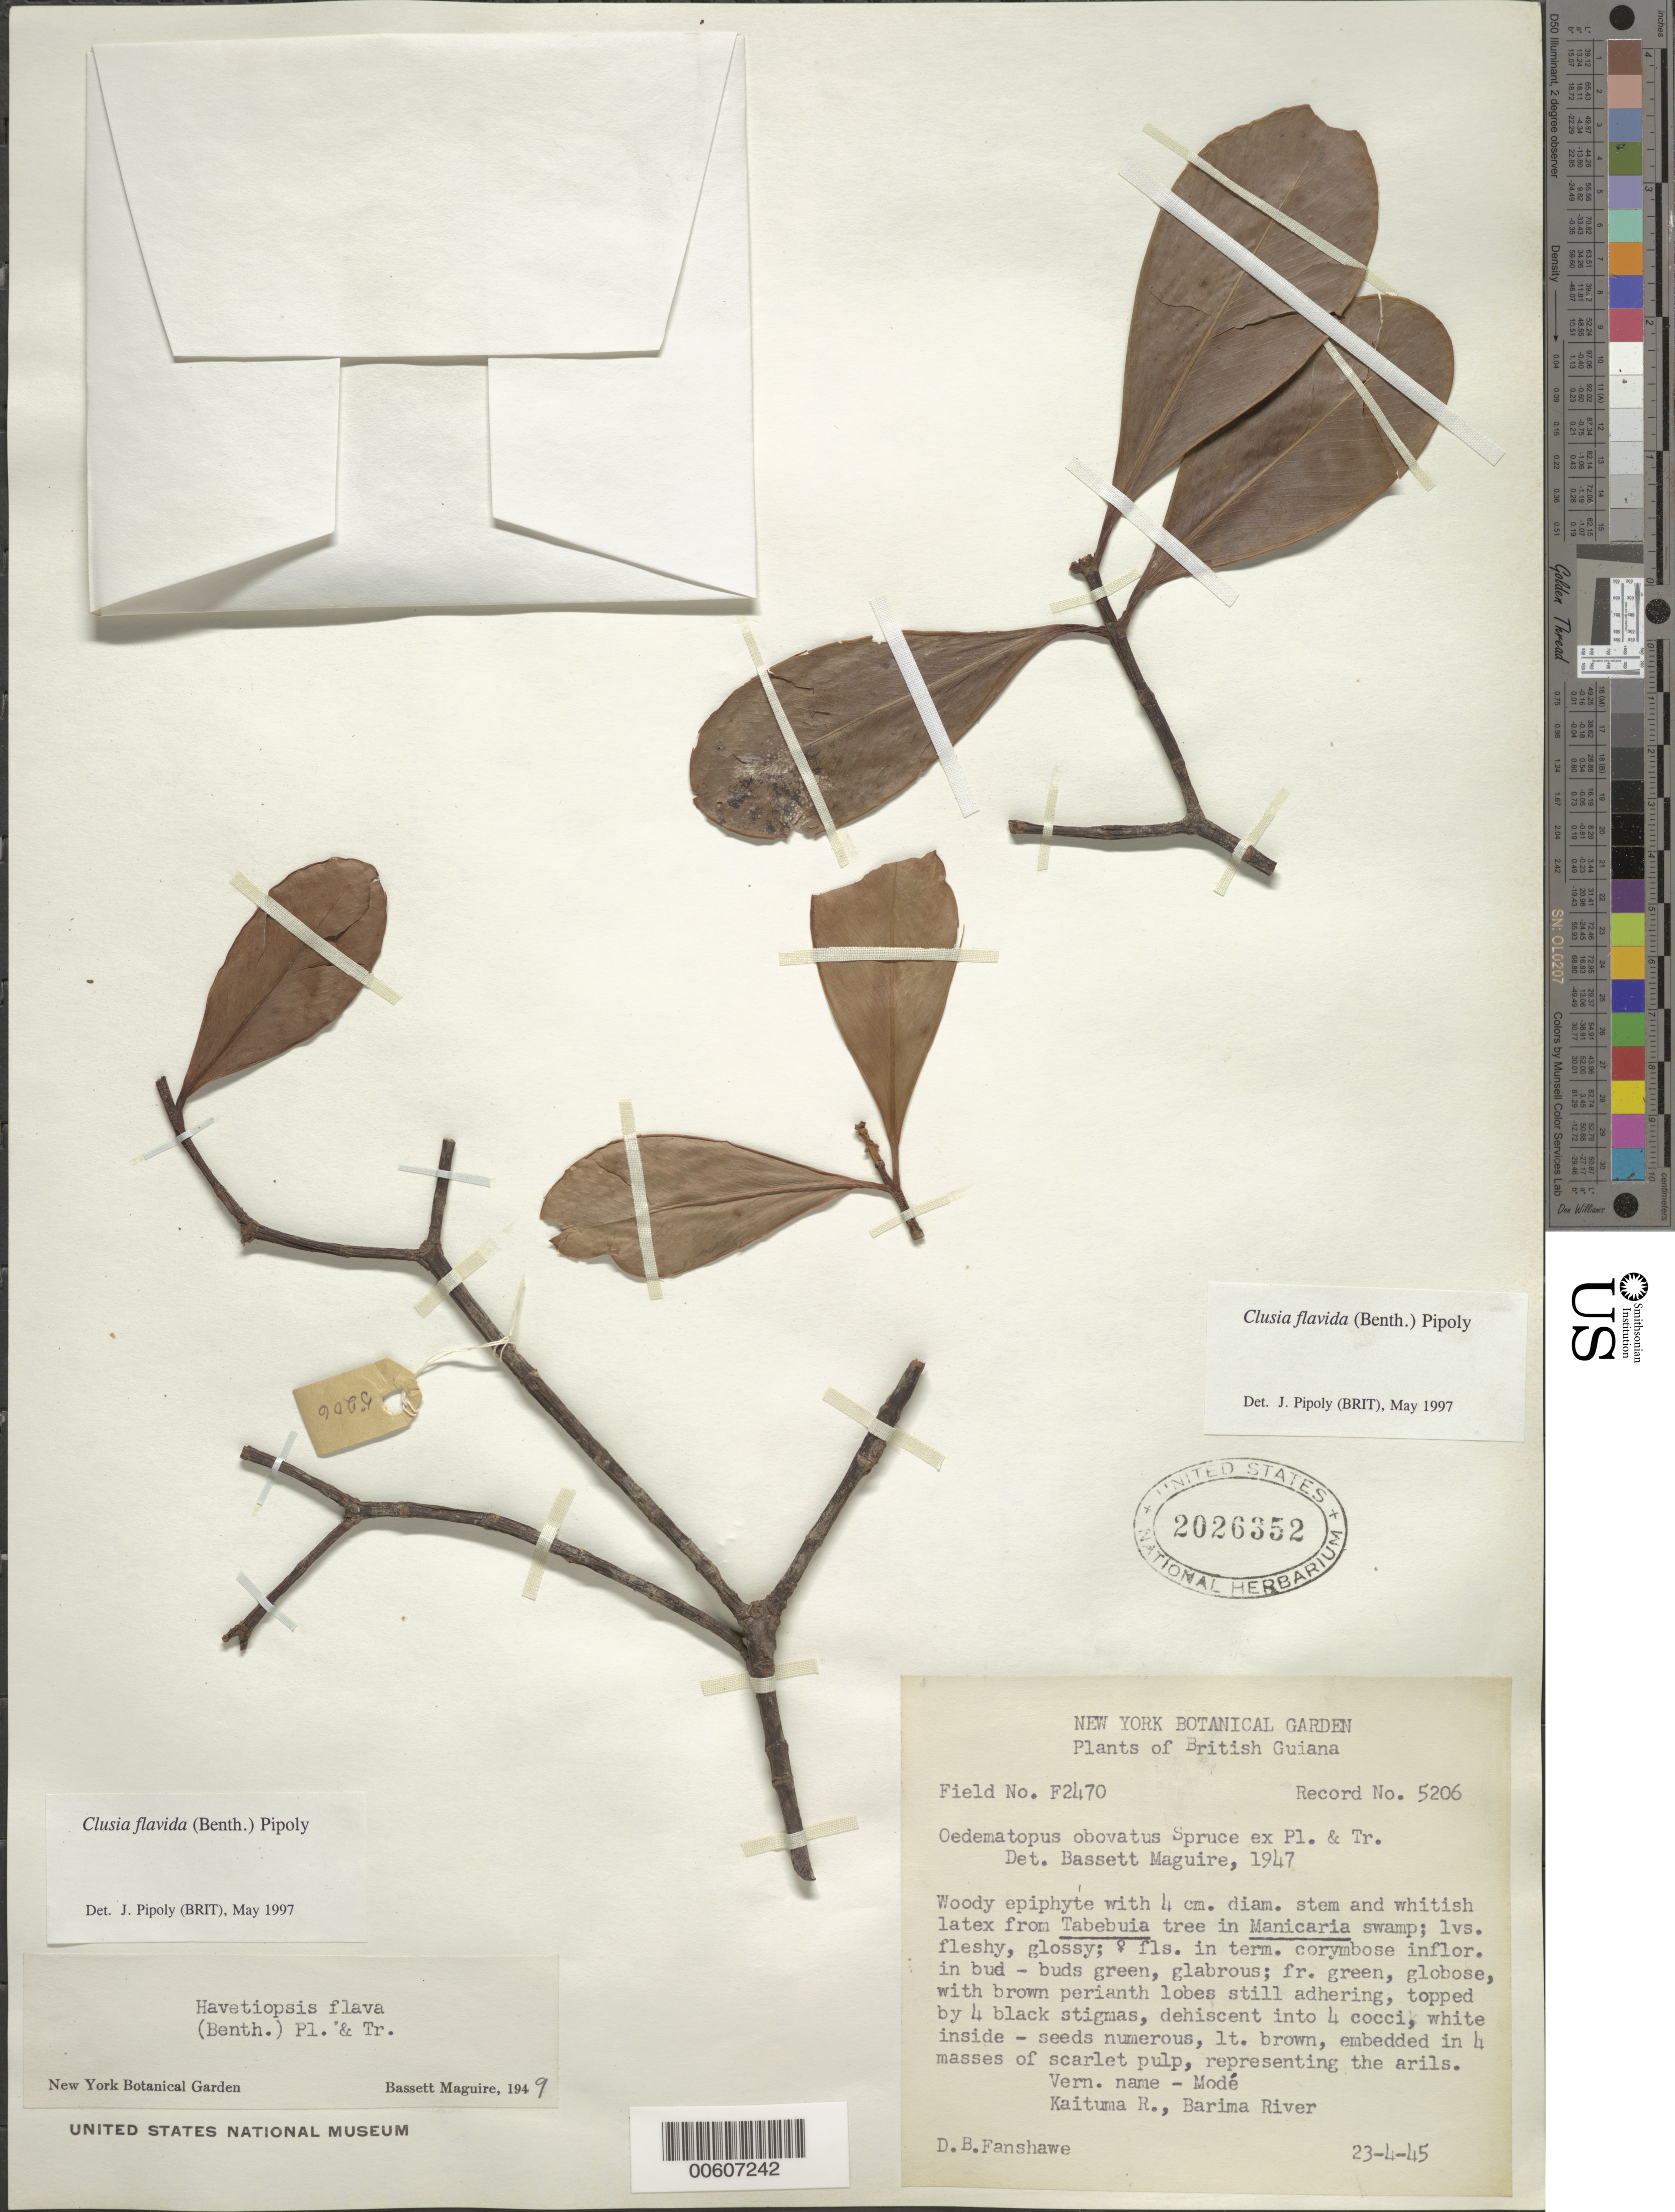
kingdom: Plantae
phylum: Tracheophyta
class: Magnoliopsida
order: Malpighiales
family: Clusiaceae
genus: Clusia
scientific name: Clusia flavida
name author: (Benth.) Pipoly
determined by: Pipoly, J. J., III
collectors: D. B. Fanshawe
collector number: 5206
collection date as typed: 23-Apr-45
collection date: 1945-04-23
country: Guyana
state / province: Barima-Waini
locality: Barima R., Kaituma R.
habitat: Manicaria swamp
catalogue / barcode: US 2026352